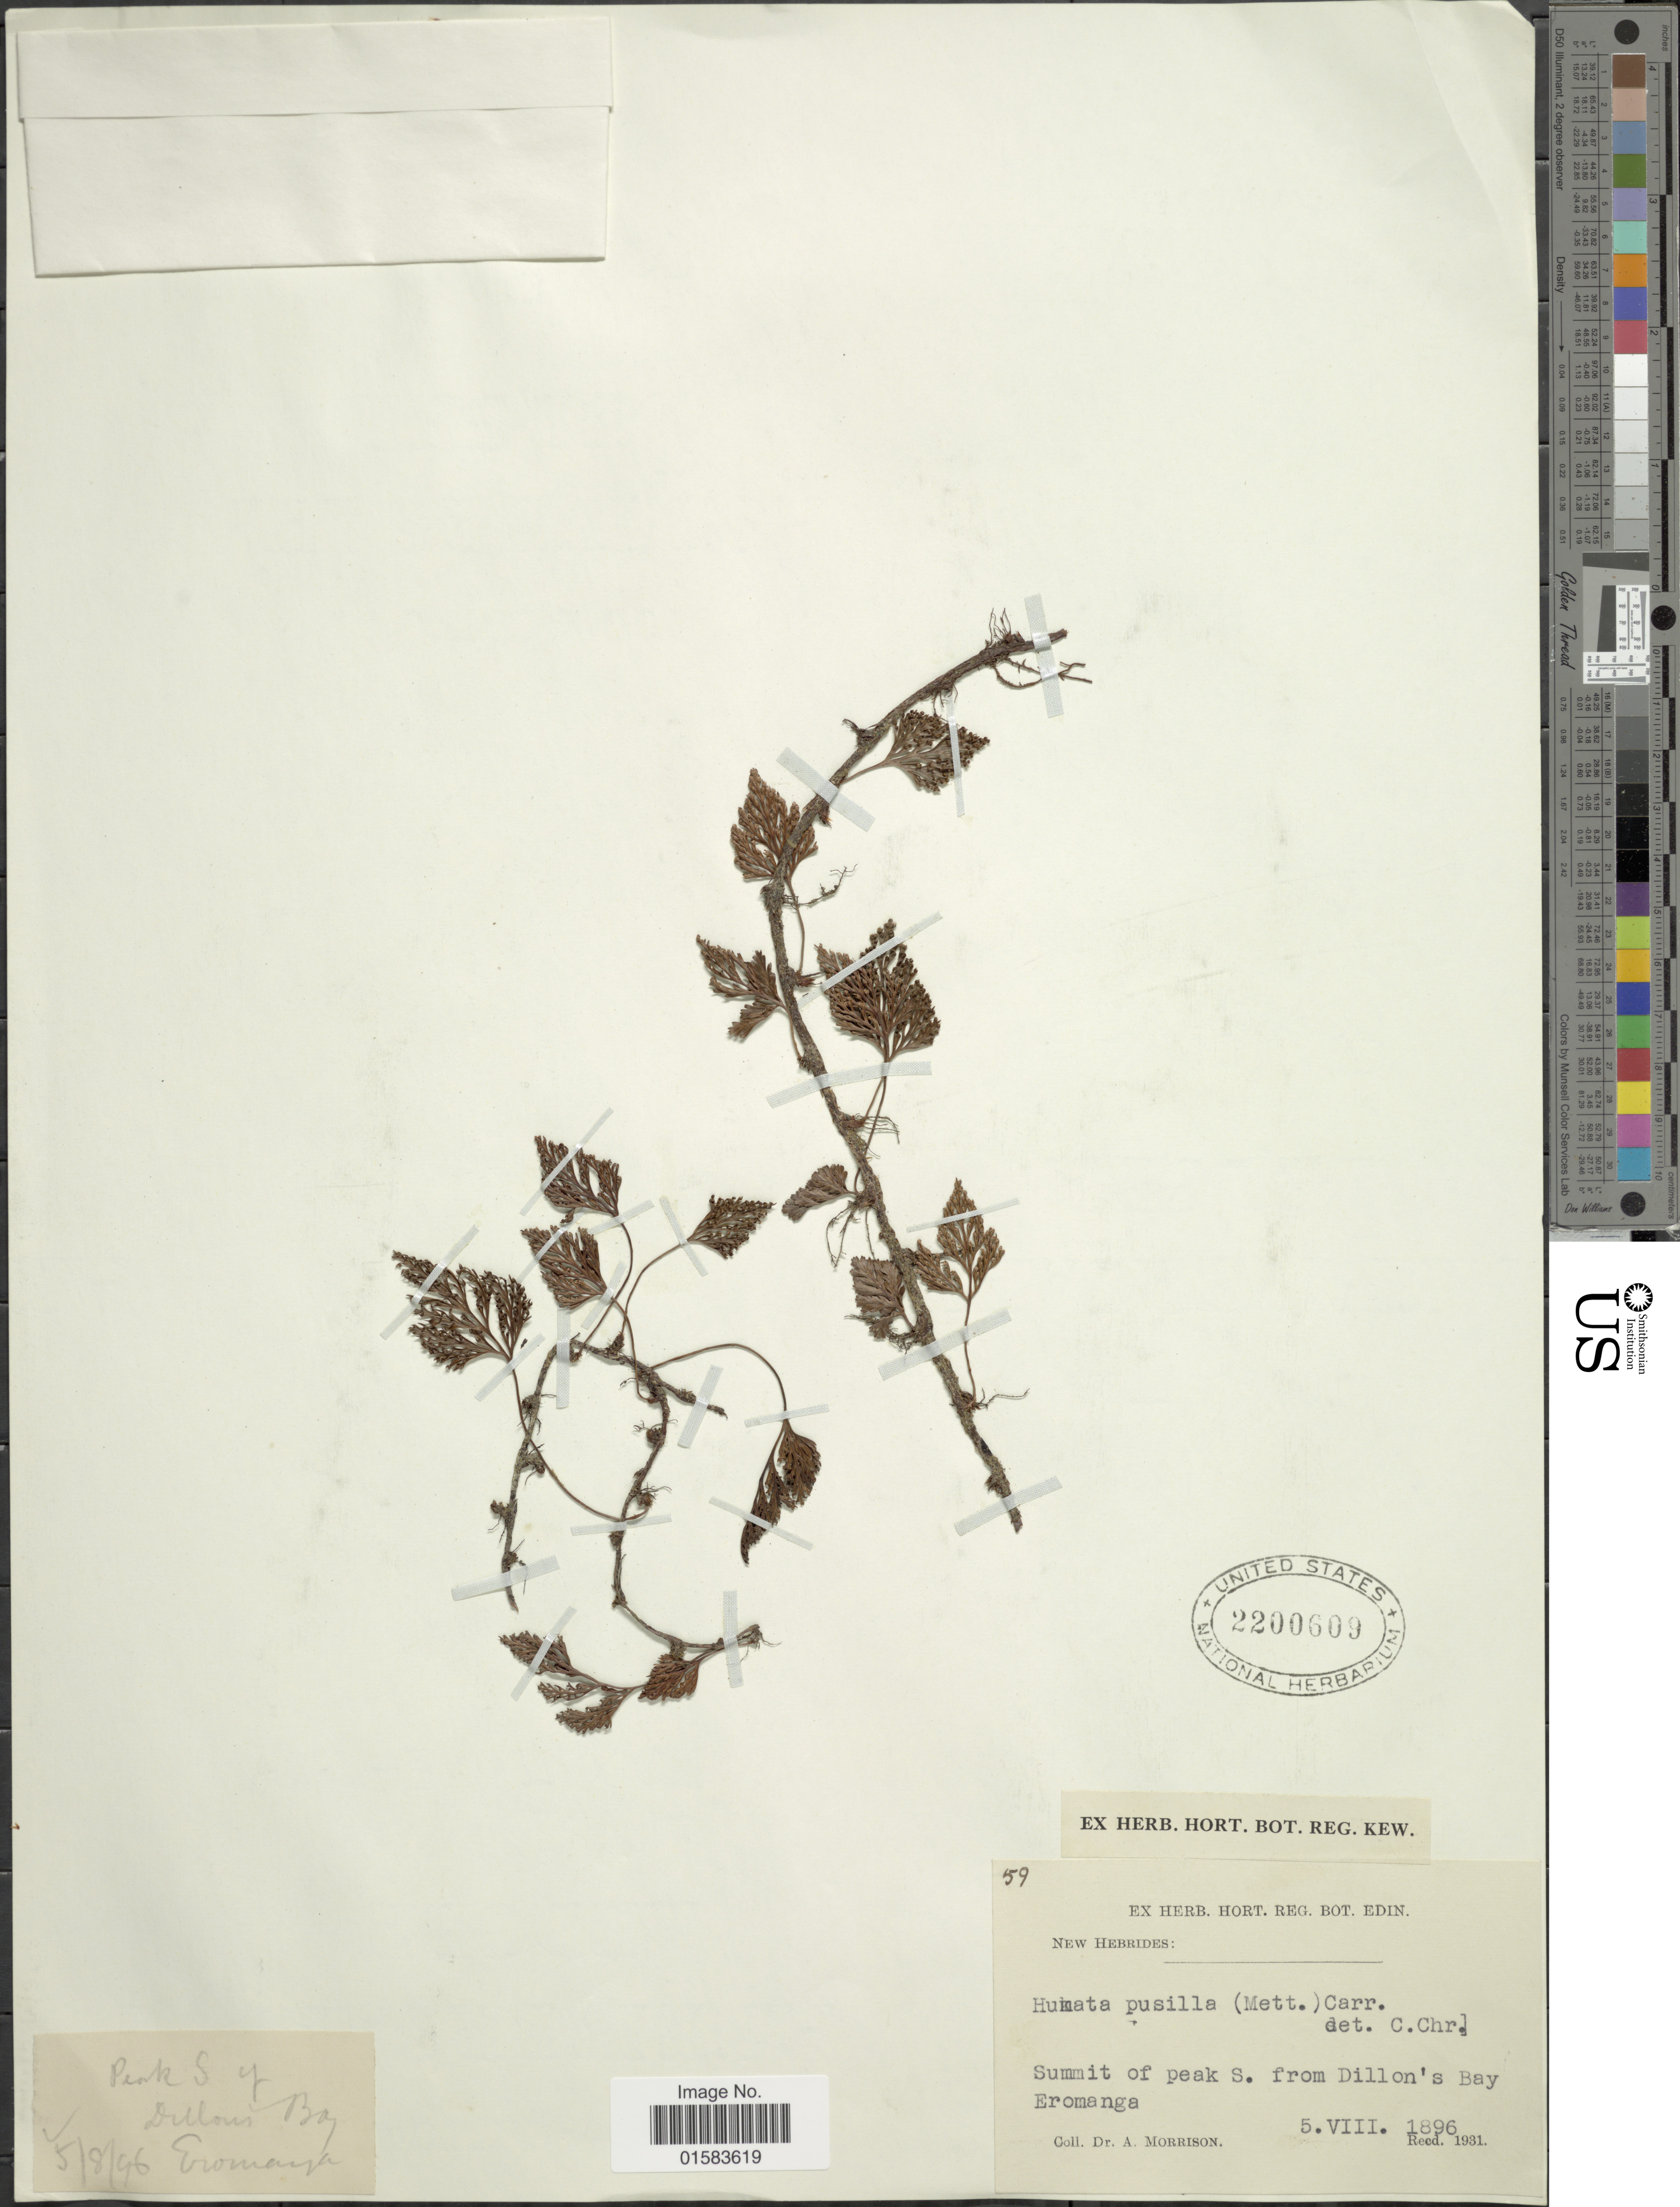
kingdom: Plantae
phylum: Tracheophyta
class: Polypodiopsida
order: Polypodiales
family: Davalliaceae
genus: Davallia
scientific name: Davallia repens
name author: (L. f.) Kuhn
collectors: A. Morrison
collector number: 69?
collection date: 1896-08-05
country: Vanuatu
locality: Summit of Peak S. from Dillon's Bay, Eromanga, New Hebrides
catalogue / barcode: US 220609